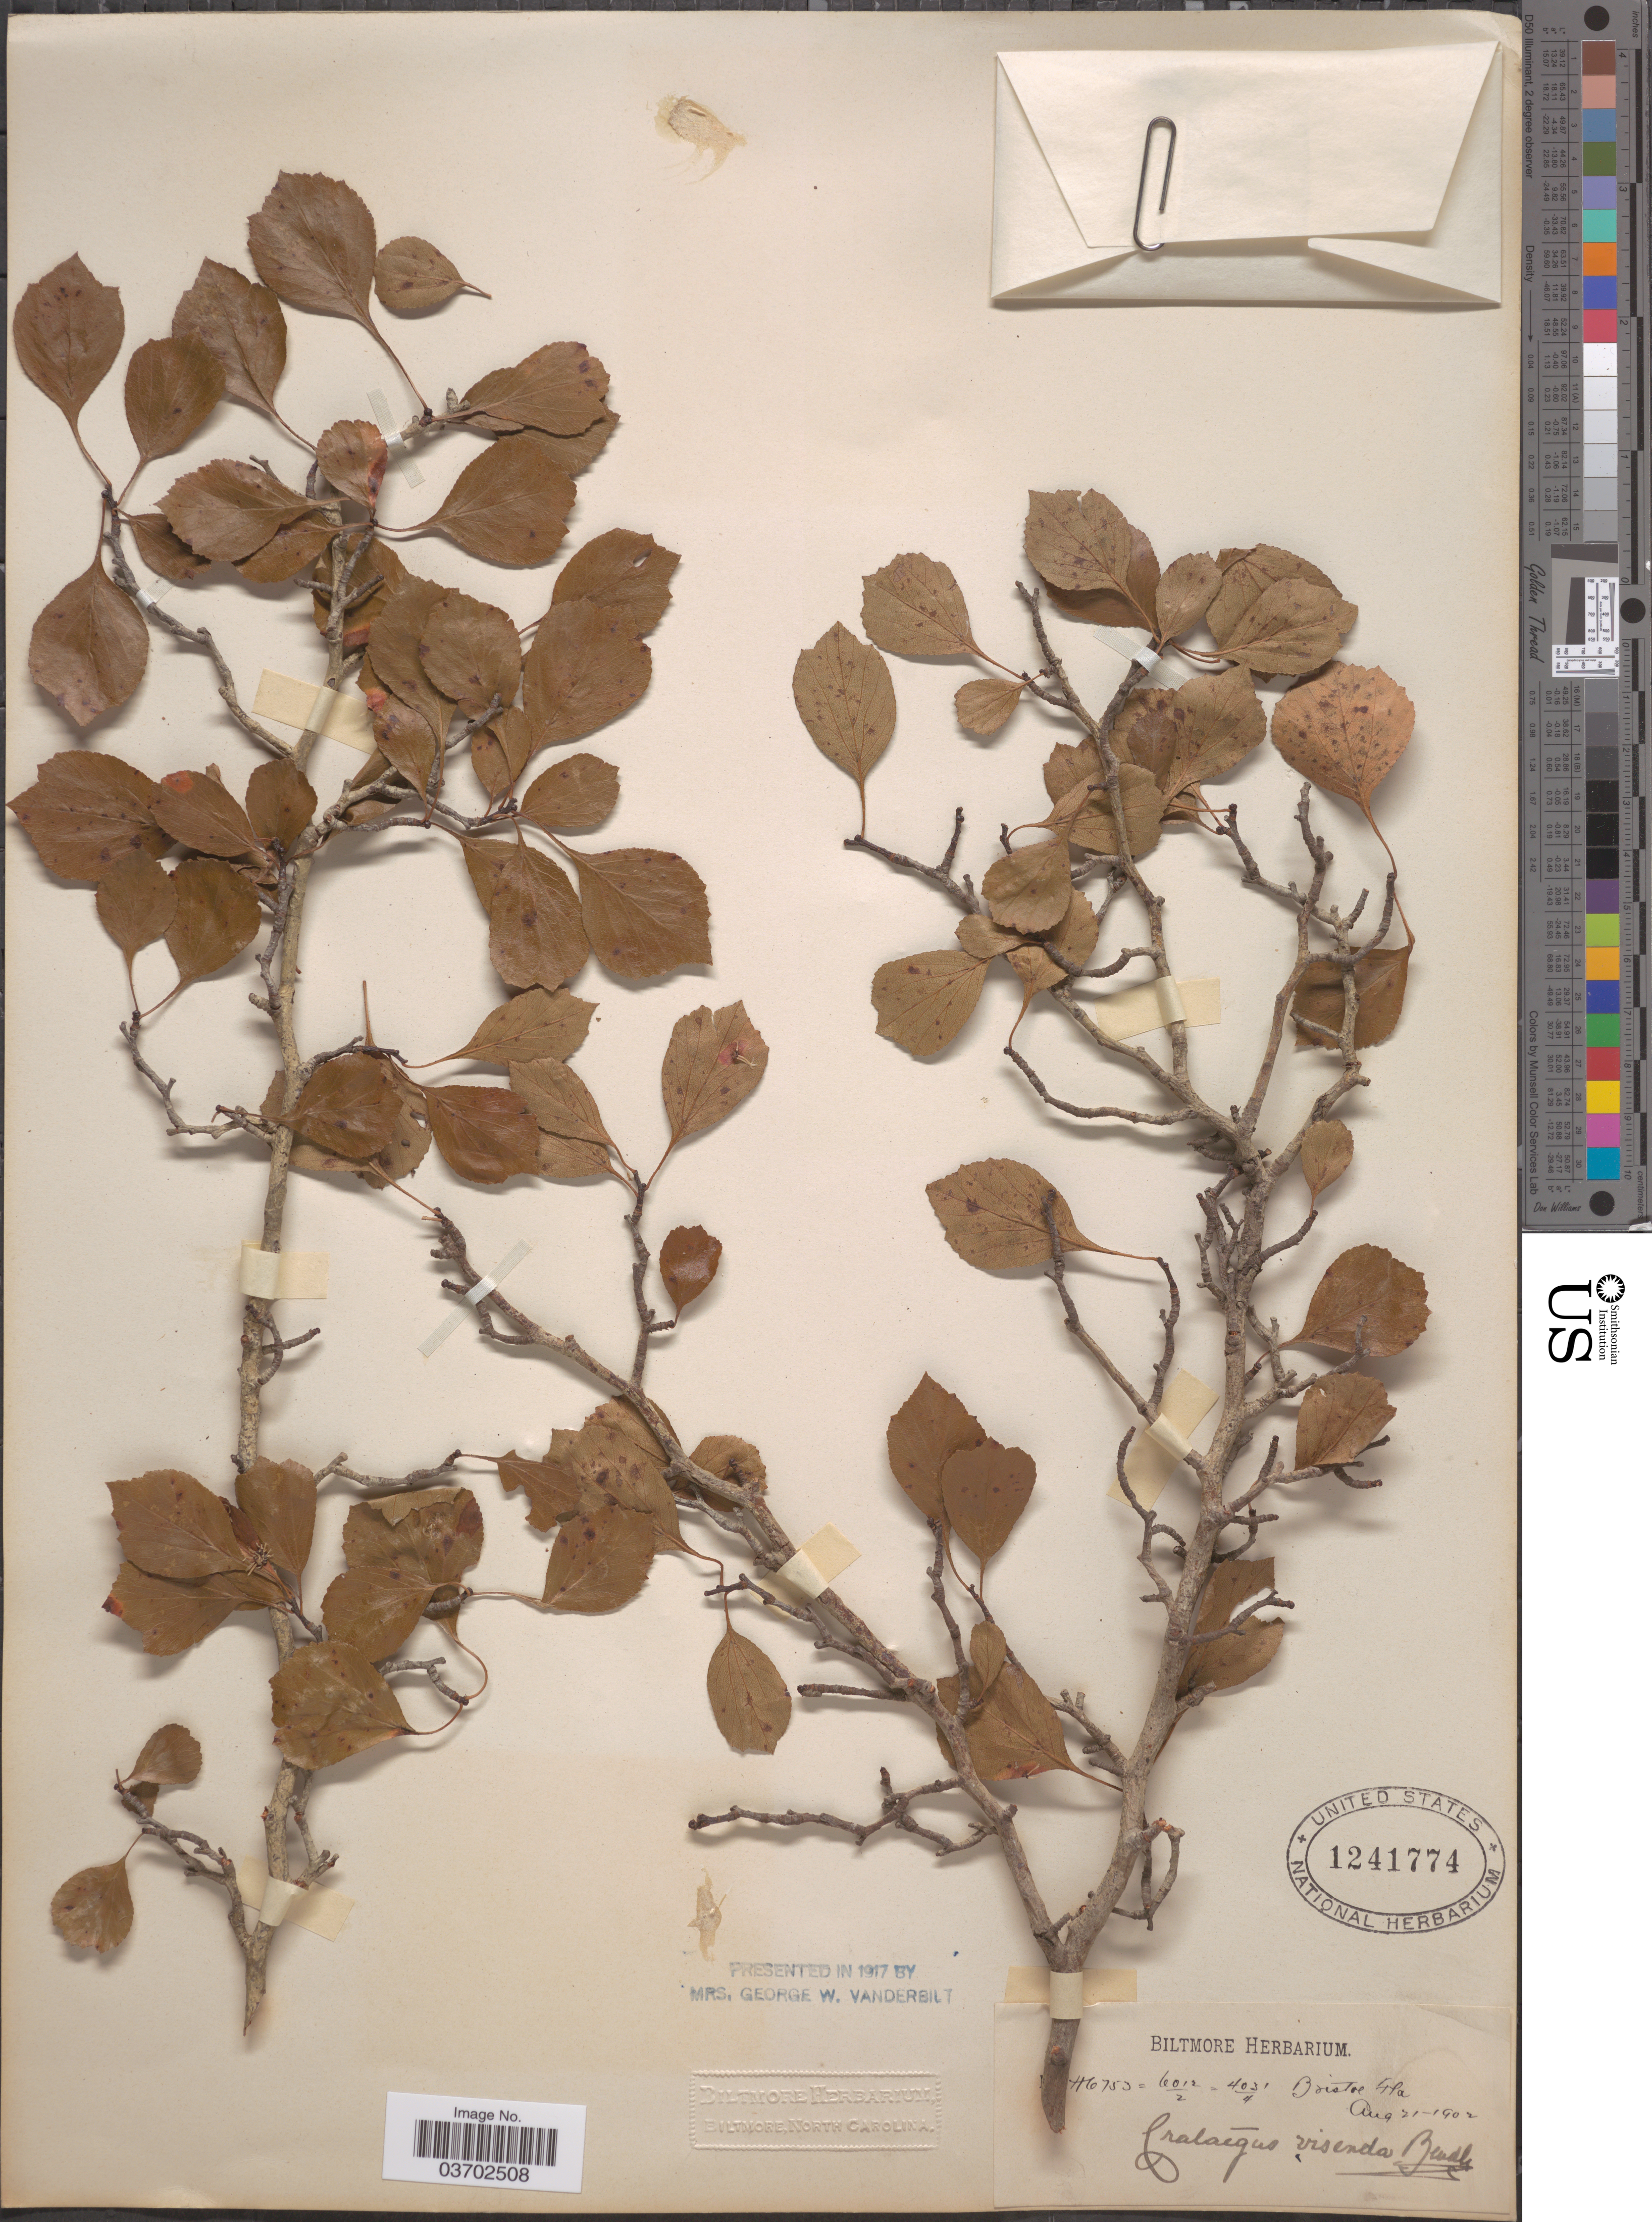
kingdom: Plantae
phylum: Tracheophyta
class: Magnoliopsida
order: Rosales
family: Rosaceae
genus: Crataegus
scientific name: Crataegus visenda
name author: Beadle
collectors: ex herb. Biltmore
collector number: H6753=6012/2=4031/4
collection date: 1902-08-21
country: United States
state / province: Florida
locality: Bristol.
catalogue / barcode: US 1241774